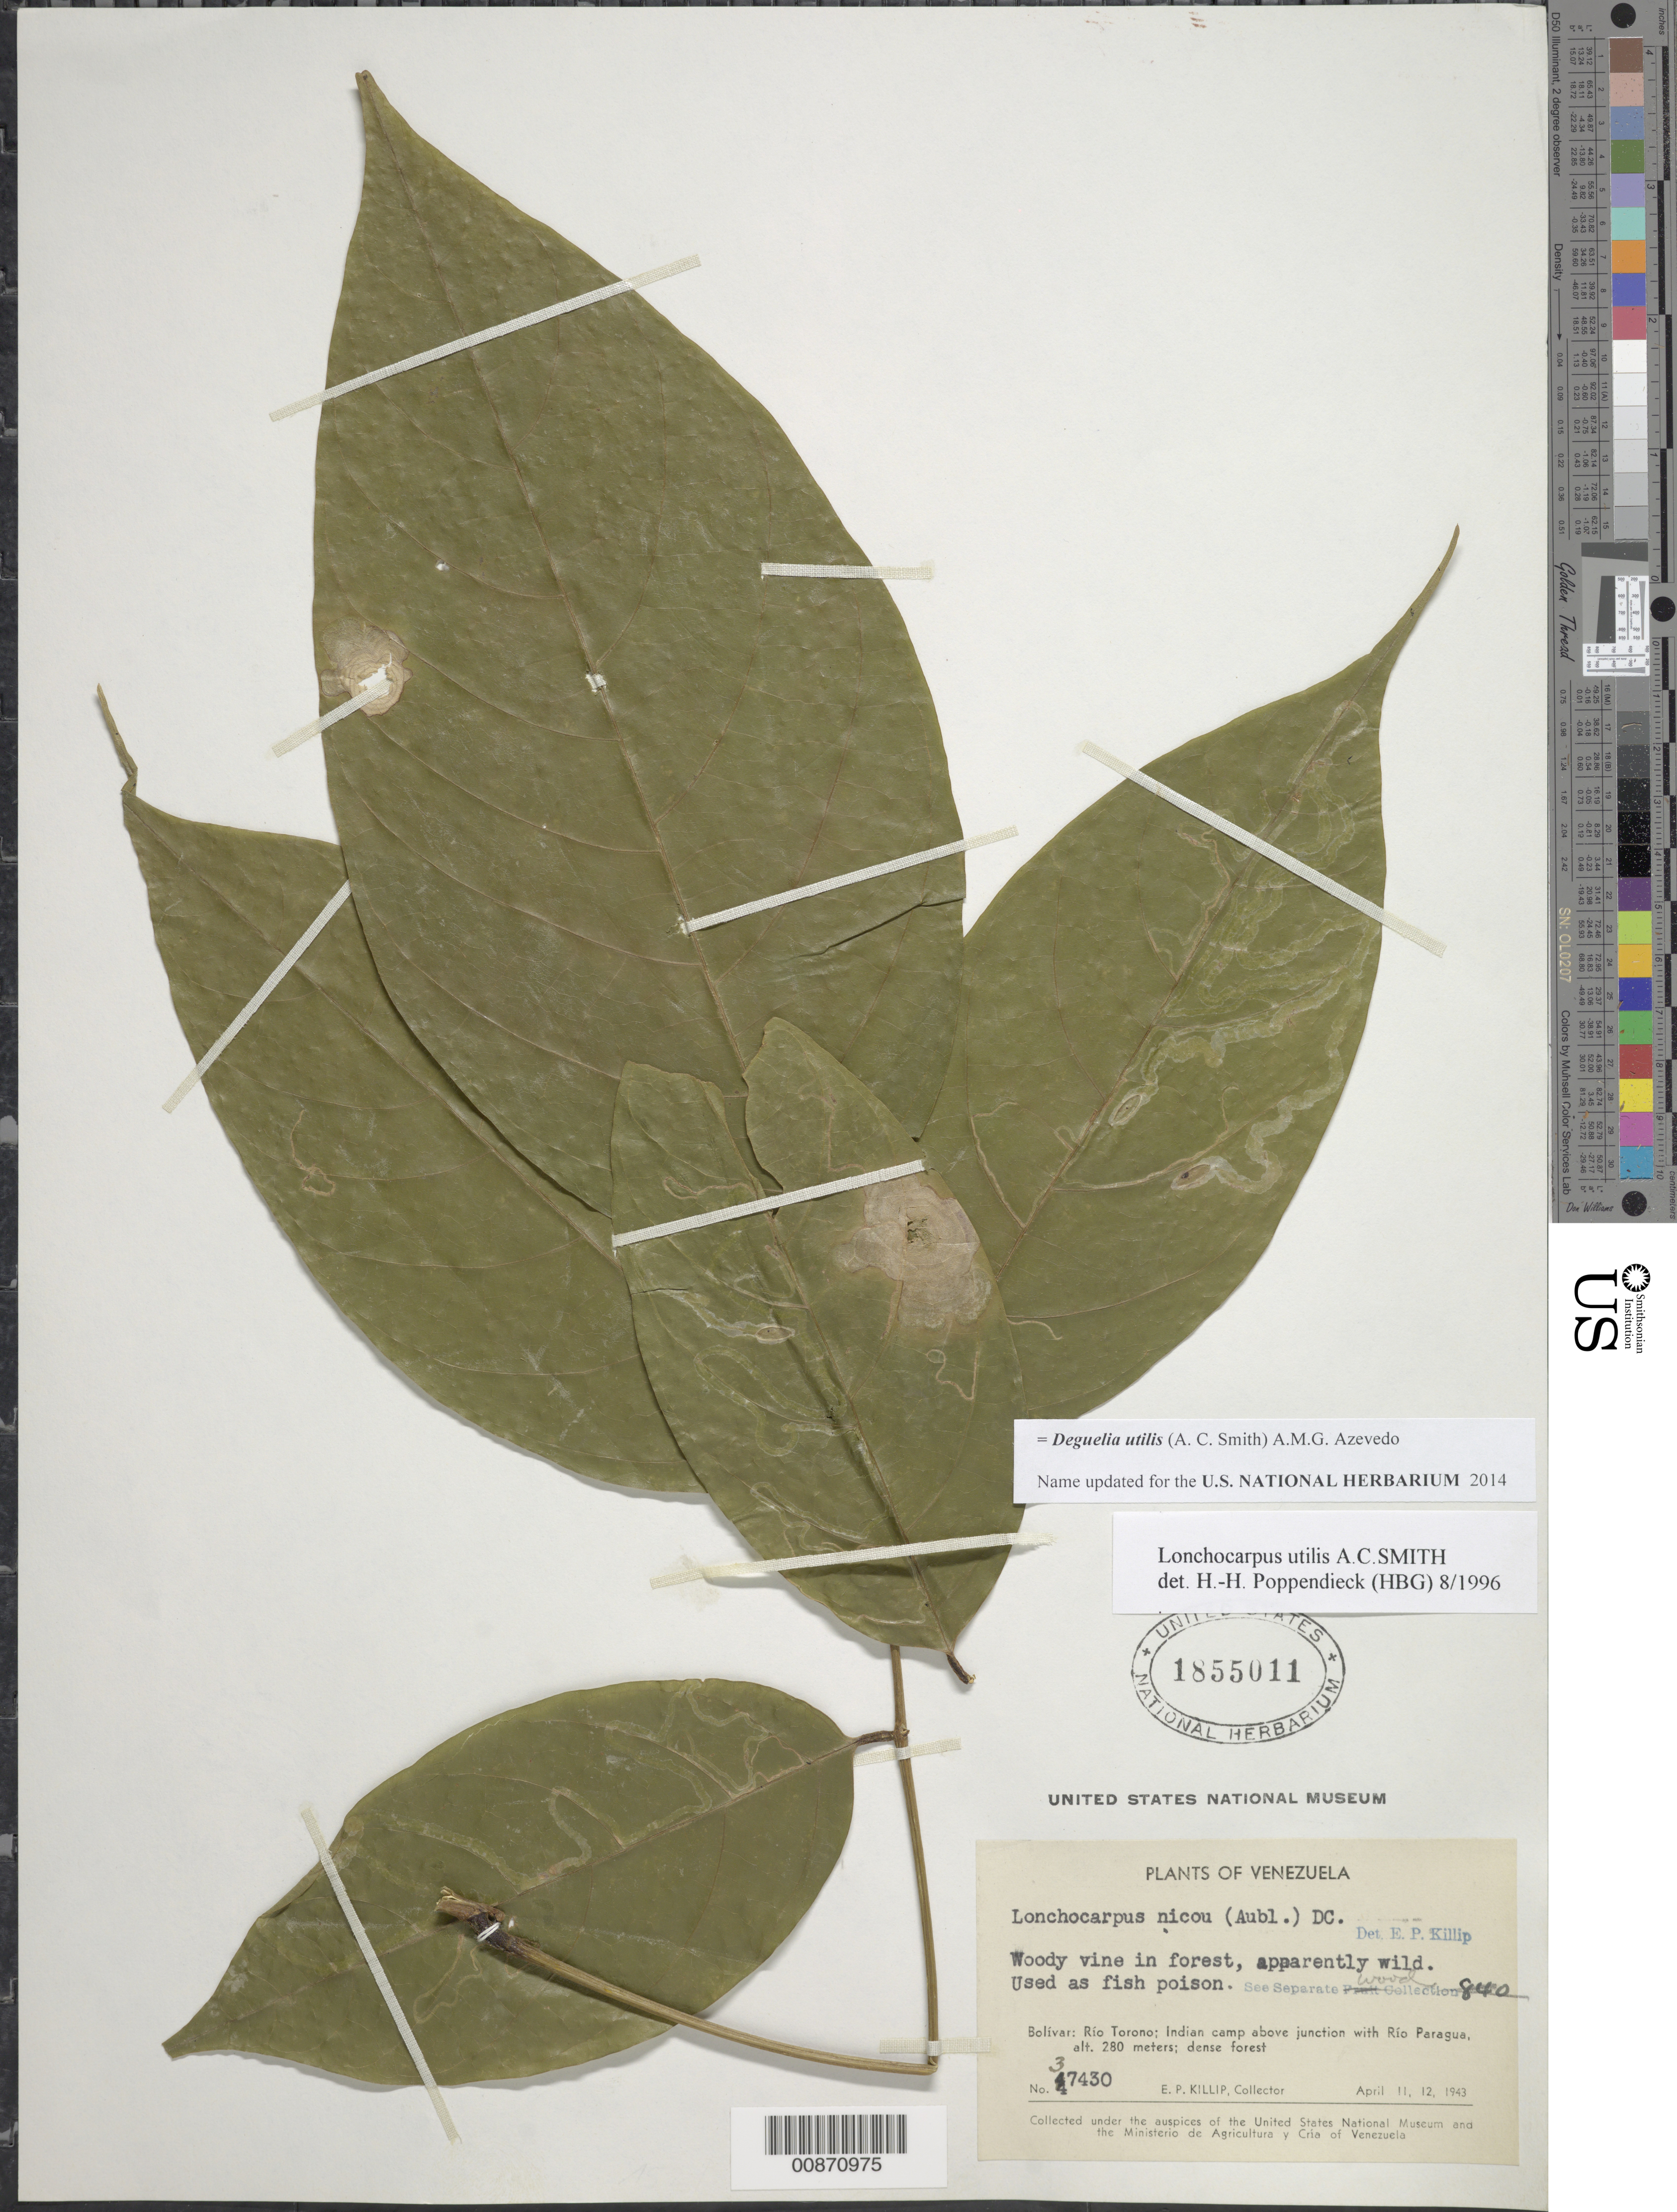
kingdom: Plantae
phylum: Tracheophyta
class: Magnoliopsida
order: Fabales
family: Fabaceae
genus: Deguelia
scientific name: Deguelia utilis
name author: (A.C. Sm.) A.M.G. Azevedo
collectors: E. P. Killip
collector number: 37430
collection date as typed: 11-Apr-43 to 12-Apr-43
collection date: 1943-04-11/1943-04-12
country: Venezuela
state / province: Bolívar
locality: Río Torono, Indian camp above junction with Río Paragua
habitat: Dense forest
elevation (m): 280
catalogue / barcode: US 1855011